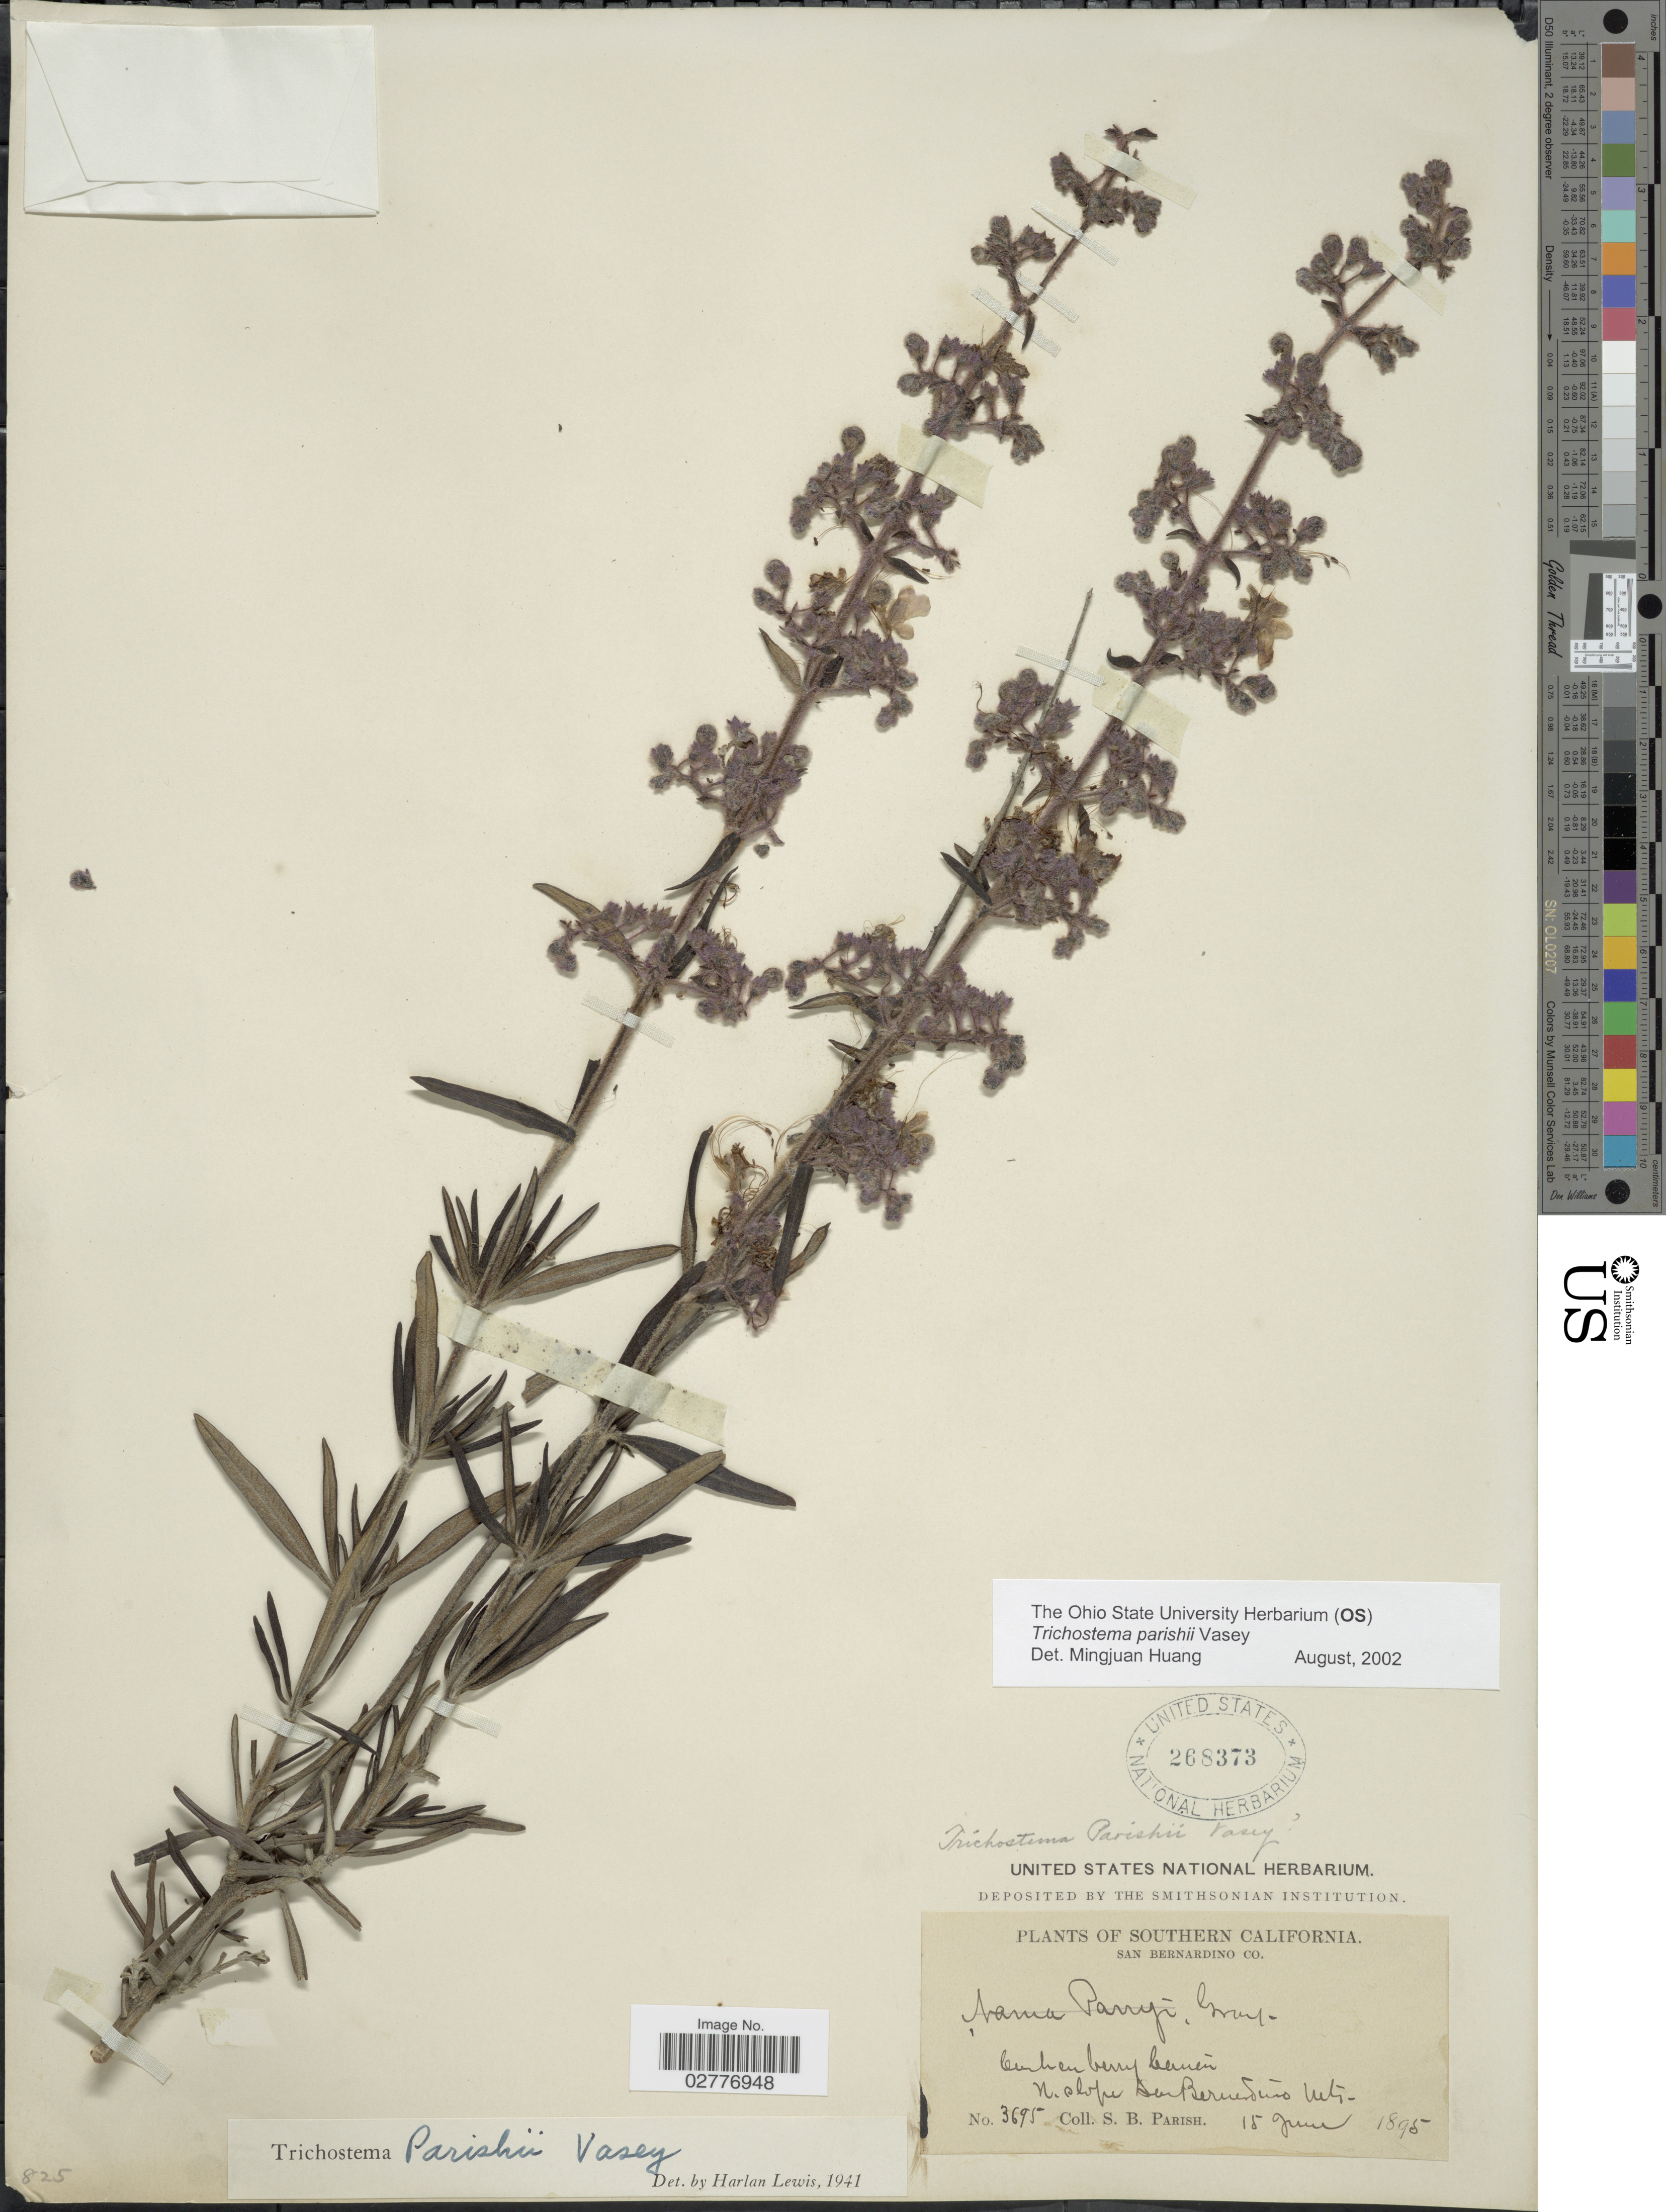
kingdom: Plantae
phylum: Tracheophyta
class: Magnoliopsida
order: Lamiales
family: Lamiaceae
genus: Trichostema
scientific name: Trichostema parishii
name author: Vasey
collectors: S. B. Parish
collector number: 3695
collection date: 1895-06-15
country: United States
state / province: California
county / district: San Bernardino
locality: Southern California. San Bernardino Co. Canterbury Cañon, N. slope San Bernardino Mts.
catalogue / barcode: US 268373